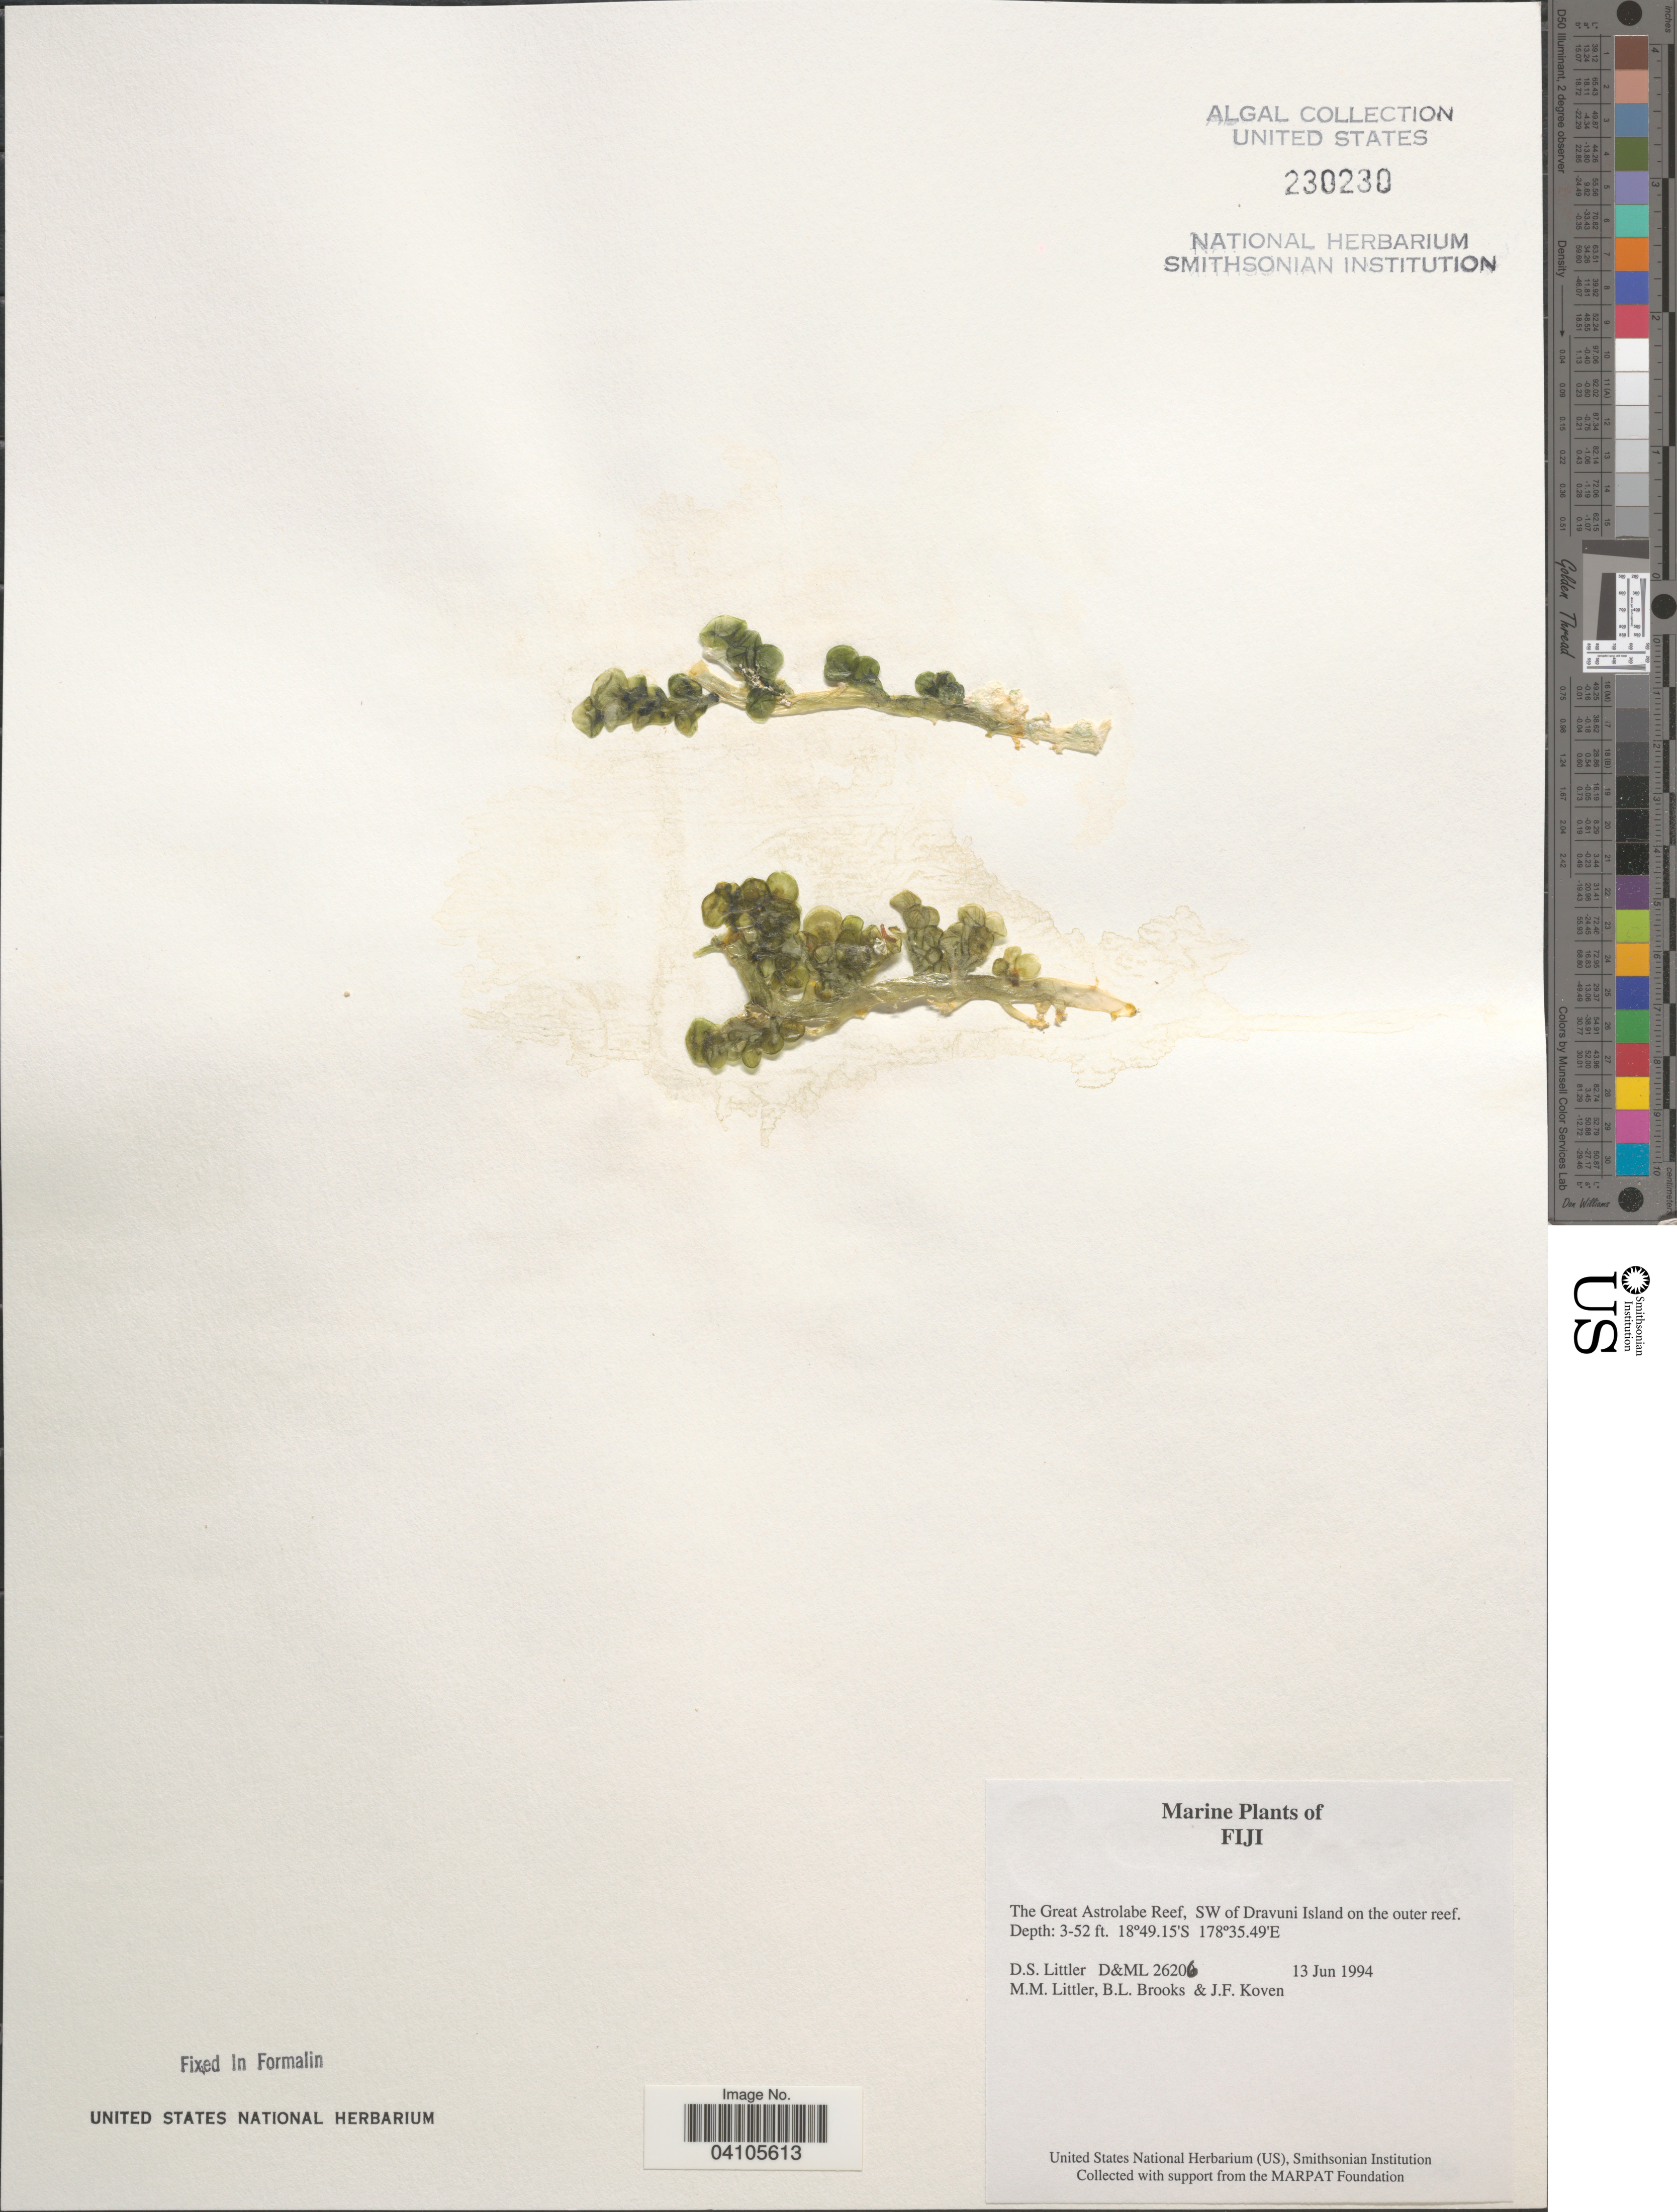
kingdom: Plantae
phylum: Chlorophyta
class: Ulvophyceae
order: Bryopsidales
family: Caulerpaceae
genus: Caulerpa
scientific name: Caulerpa sp.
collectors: D. S. Littler, B. Brooks & J. Koven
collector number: D&ML 26206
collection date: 1994-06-13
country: Fiji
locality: The Great Astrolabe Reef, SW of Dravuni Island on the outer reef.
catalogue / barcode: US 230230